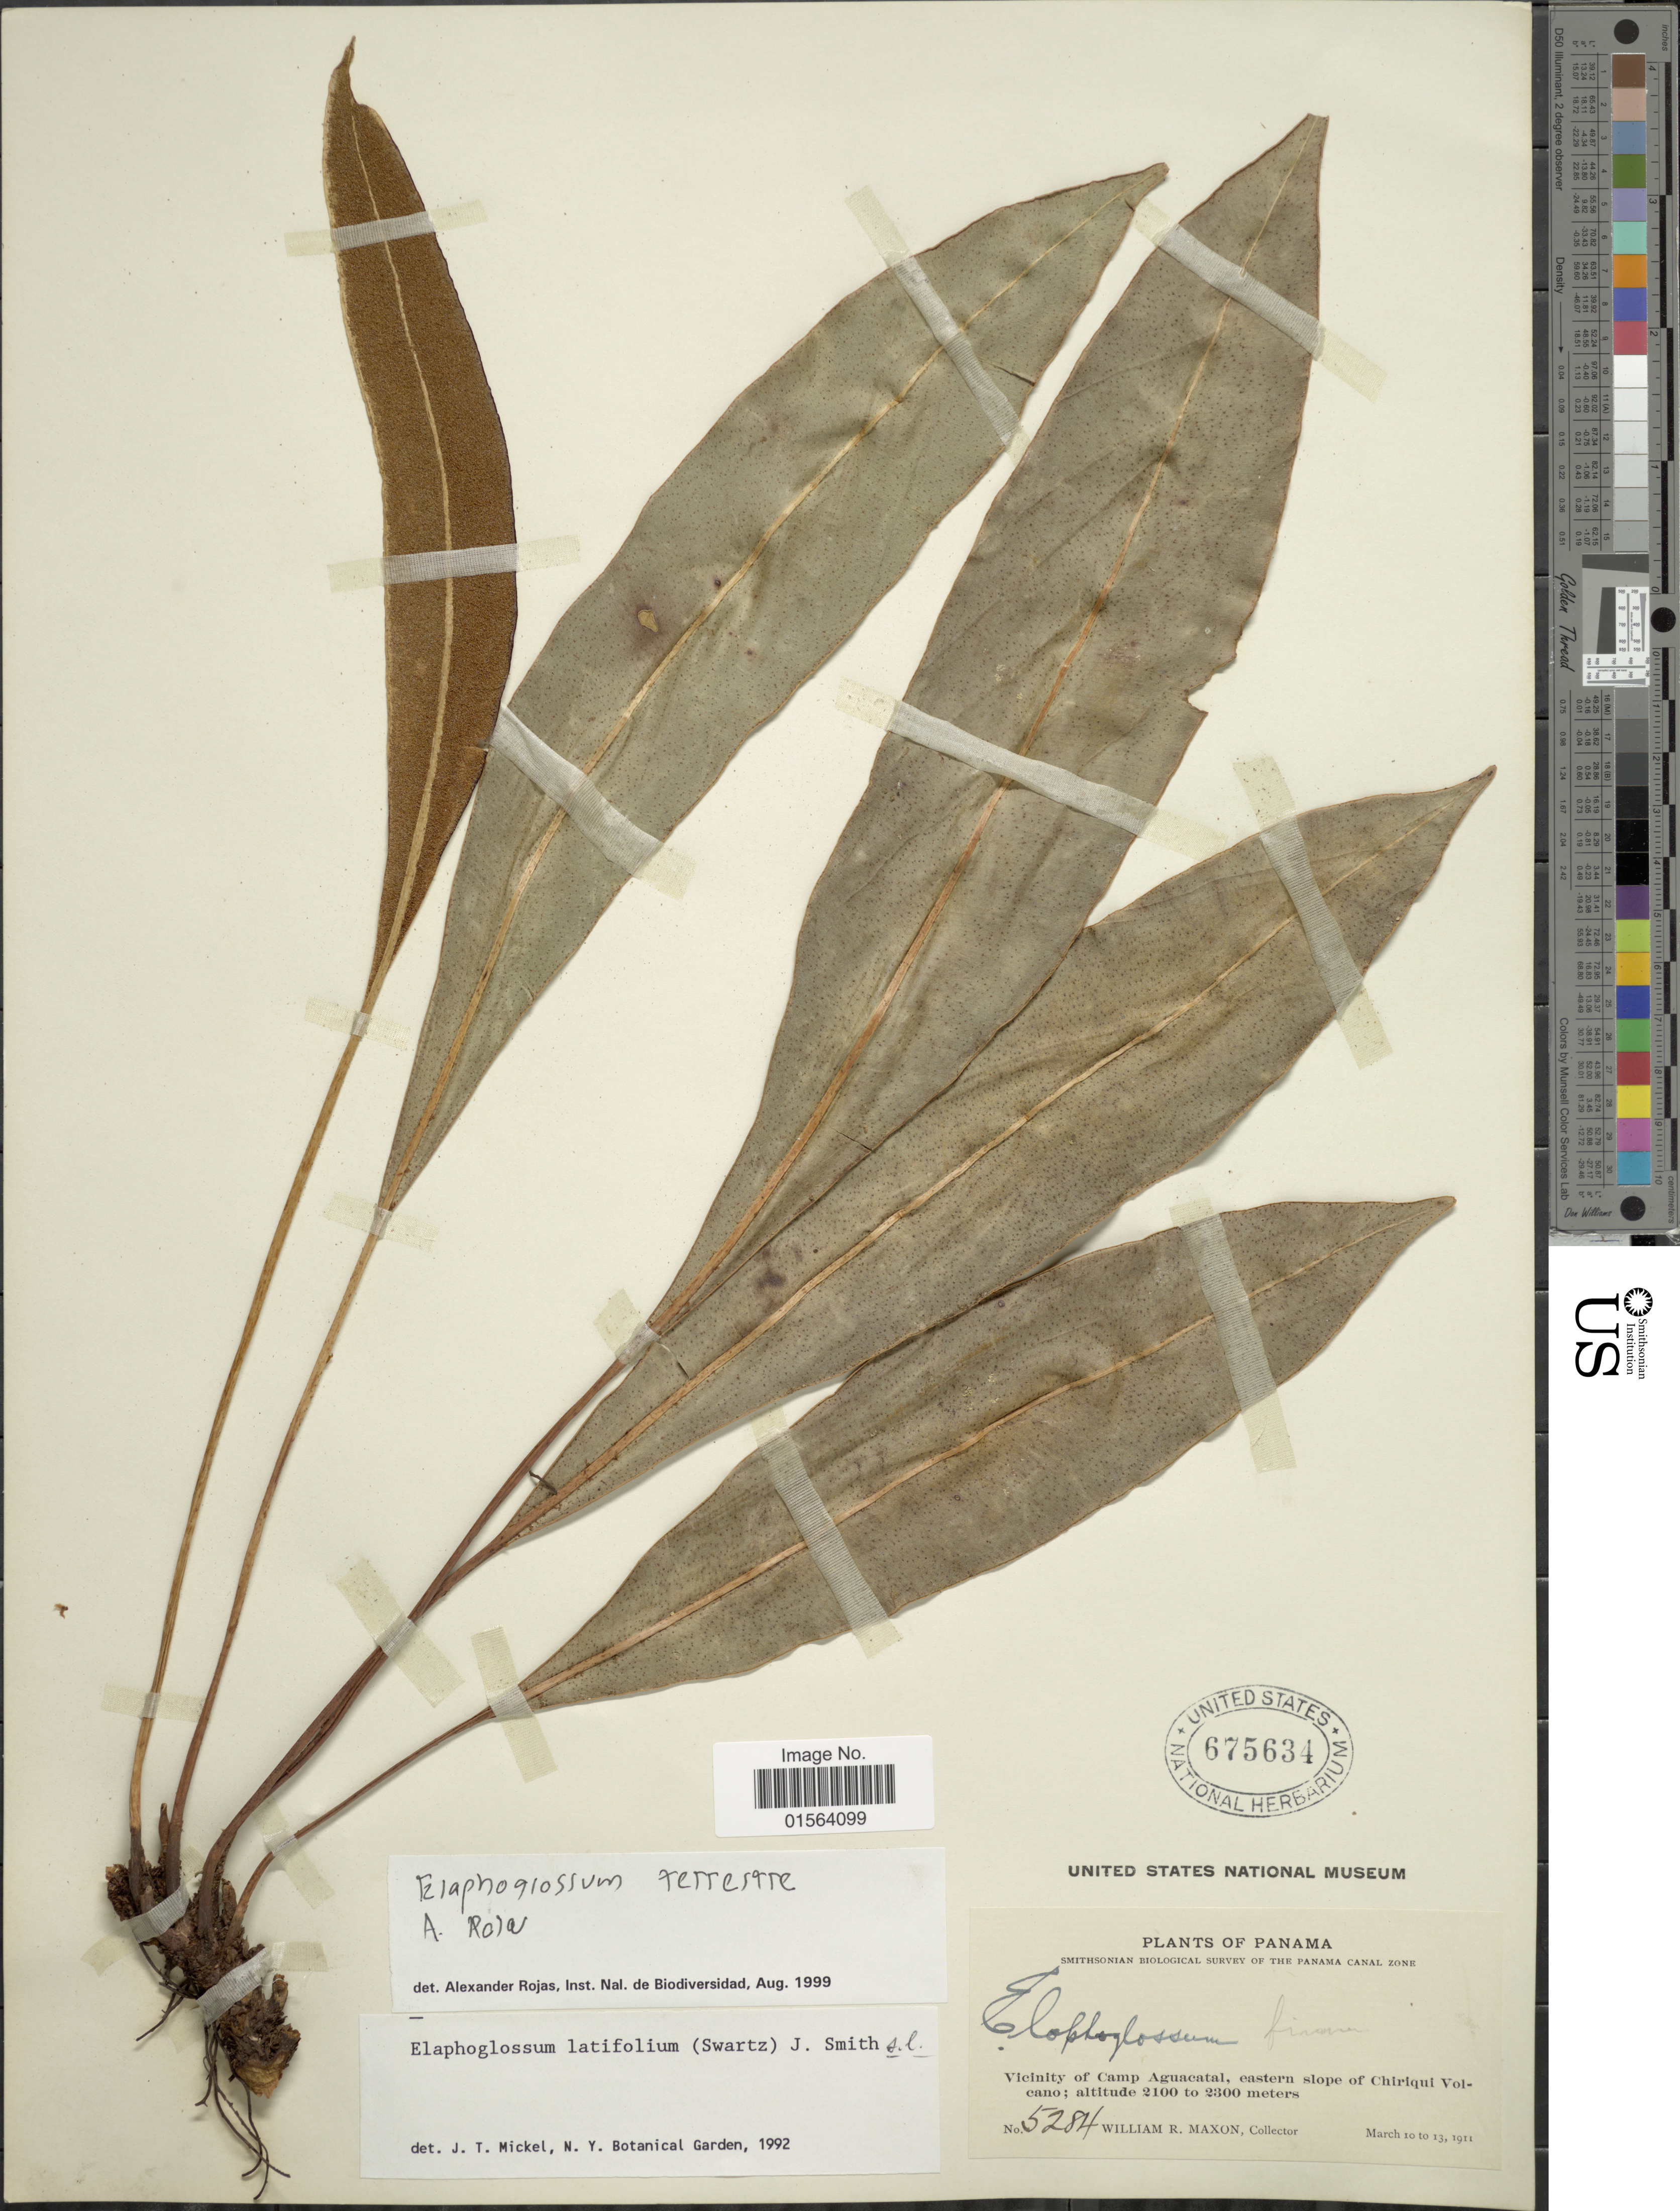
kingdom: Plantae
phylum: Tracheophyta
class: Polypodiopsida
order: Polypodiales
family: Dryopteridaceae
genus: Elaphoglossum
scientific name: Elaphoglossum latifolium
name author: (Sw.) J. Sm.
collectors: W. R. Maxon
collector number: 5284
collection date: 1911-03-10/1911-03-13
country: Panama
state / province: Chiriqui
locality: Vciinity of Camp Aguacatal, eastern slope of Chiriqui Volcano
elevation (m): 2100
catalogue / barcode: US 675634